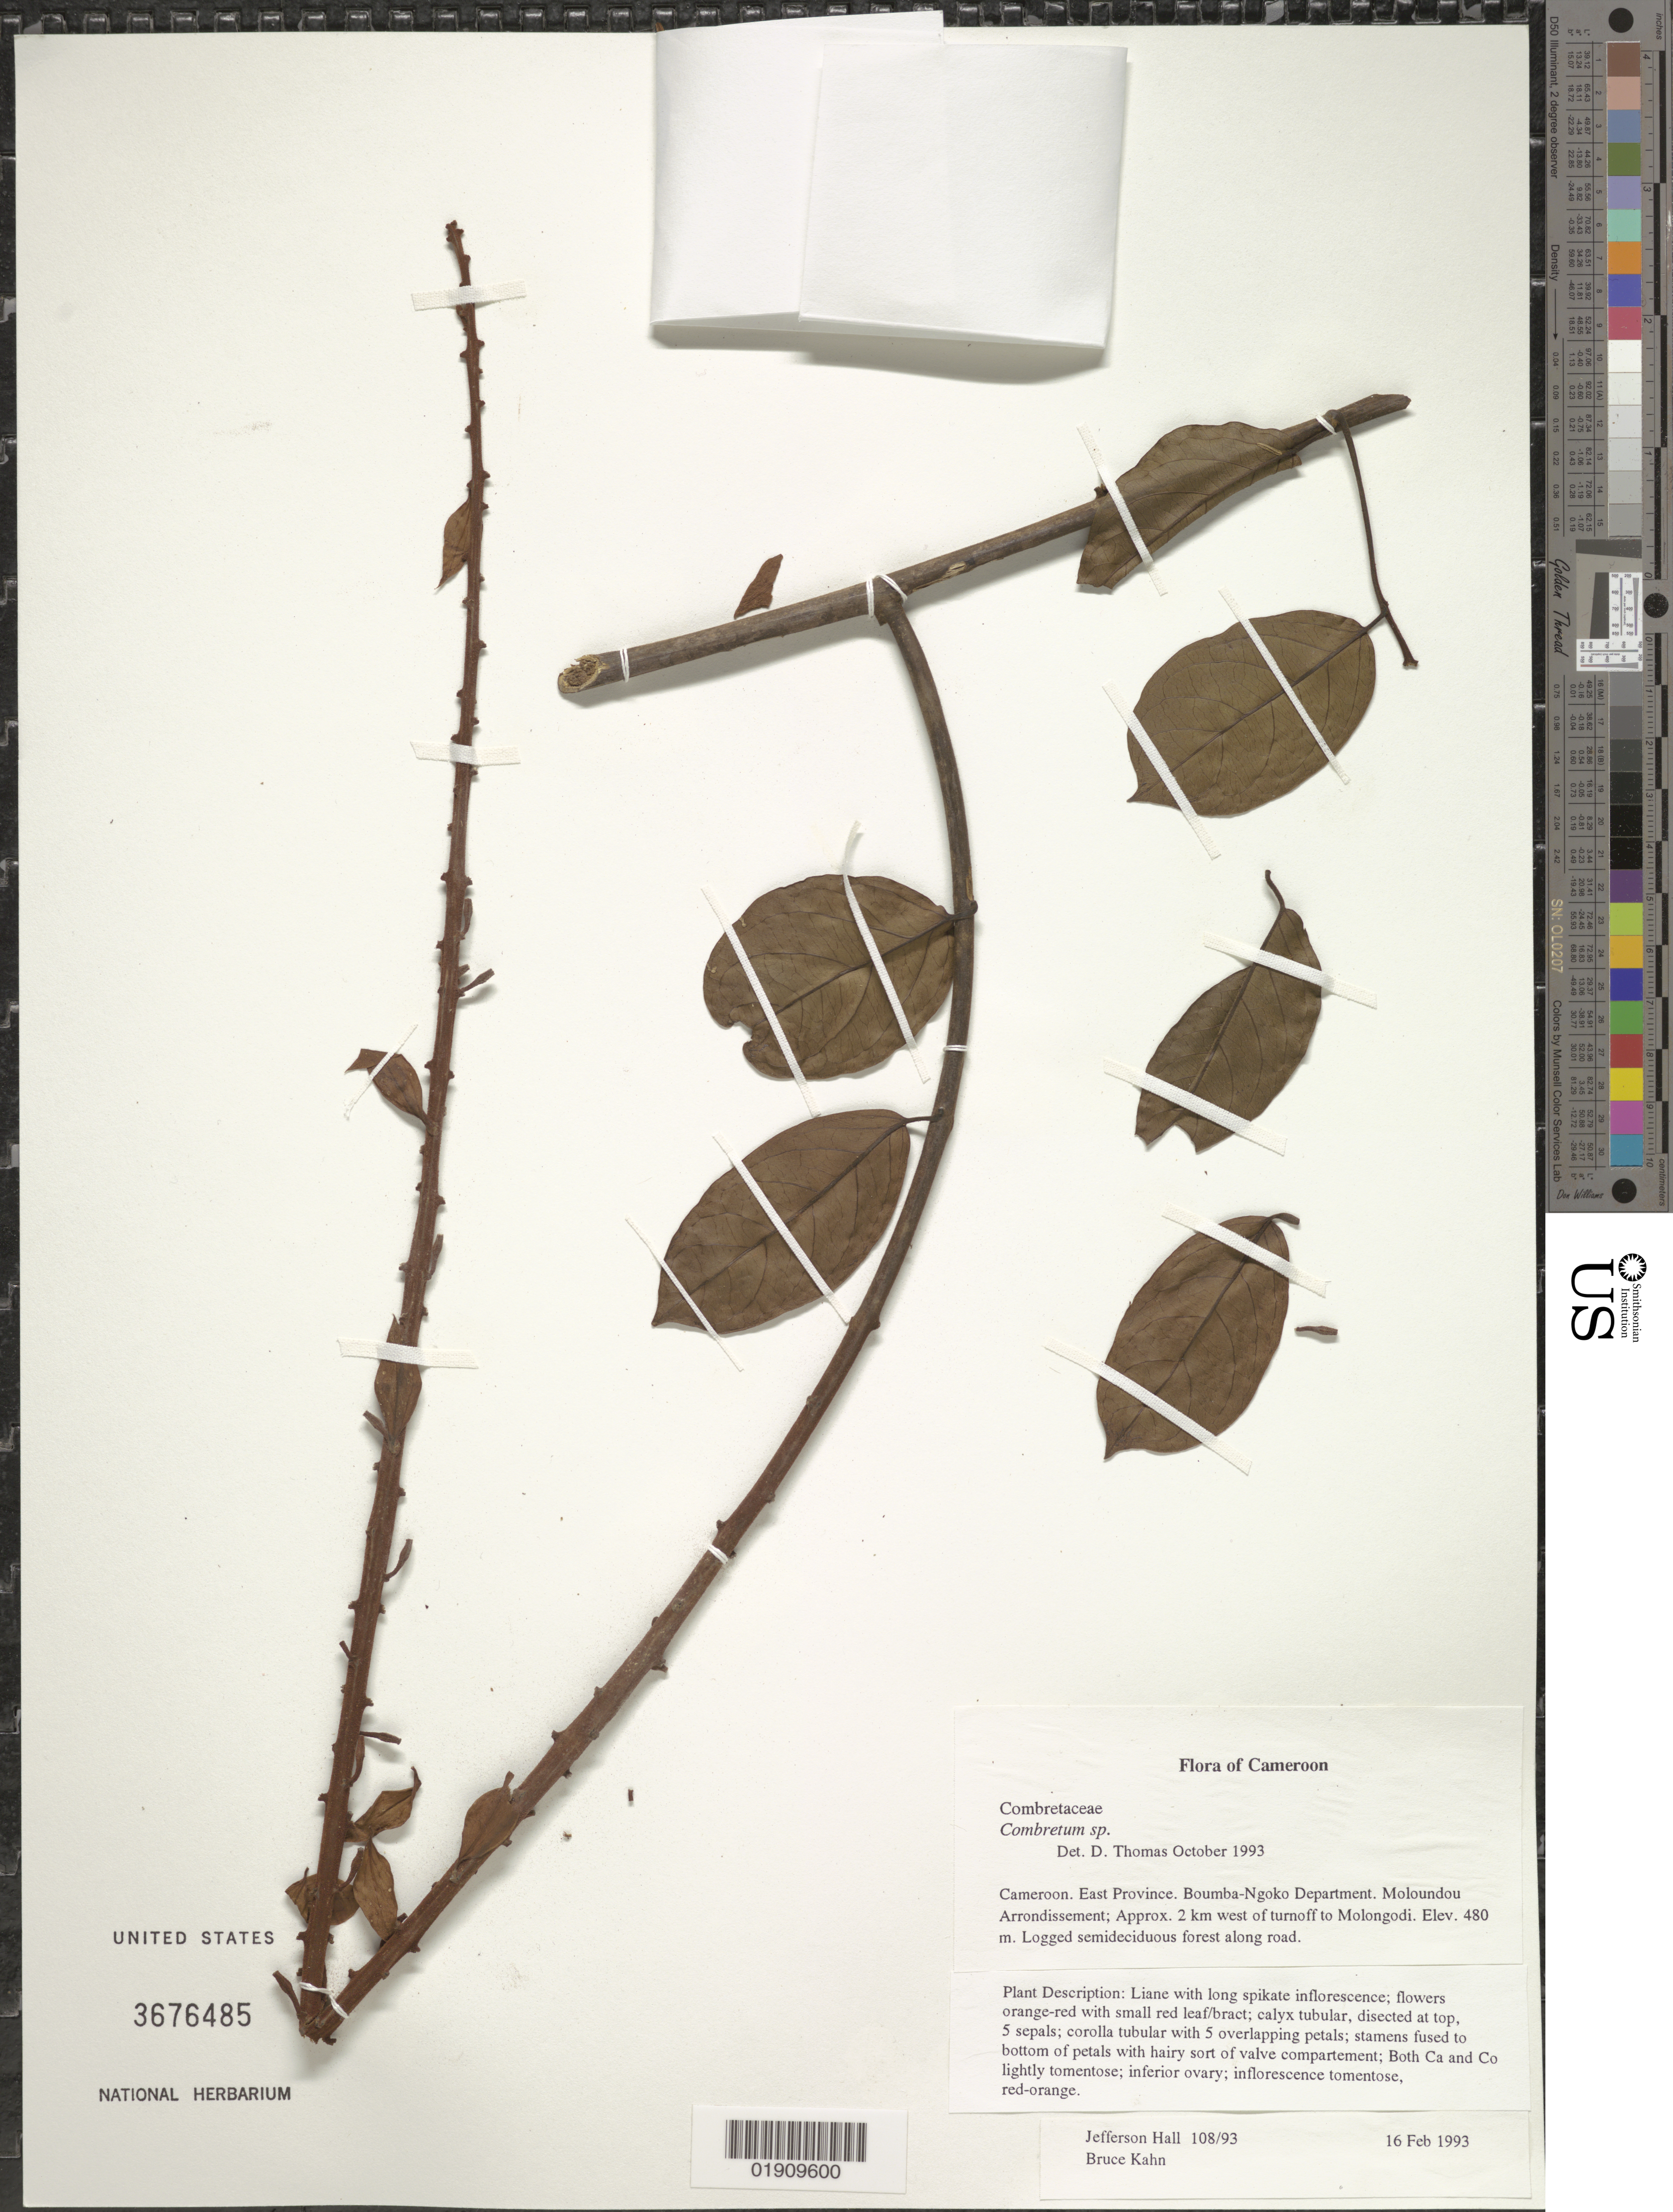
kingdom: Plantae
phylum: Tracheophyta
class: Magnoliopsida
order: Myrtales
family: Combretaceae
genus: Combretum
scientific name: Combretum sp.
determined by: Thomas, D.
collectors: J. Hall & B. Khan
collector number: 108/93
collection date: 1993-02-16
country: Cameroon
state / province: Est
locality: Boumba-Ngoko Department. Moloundou Arrondissement; Approx. 2 km west of turnoff to Molongodi.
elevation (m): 480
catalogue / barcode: US 3676485